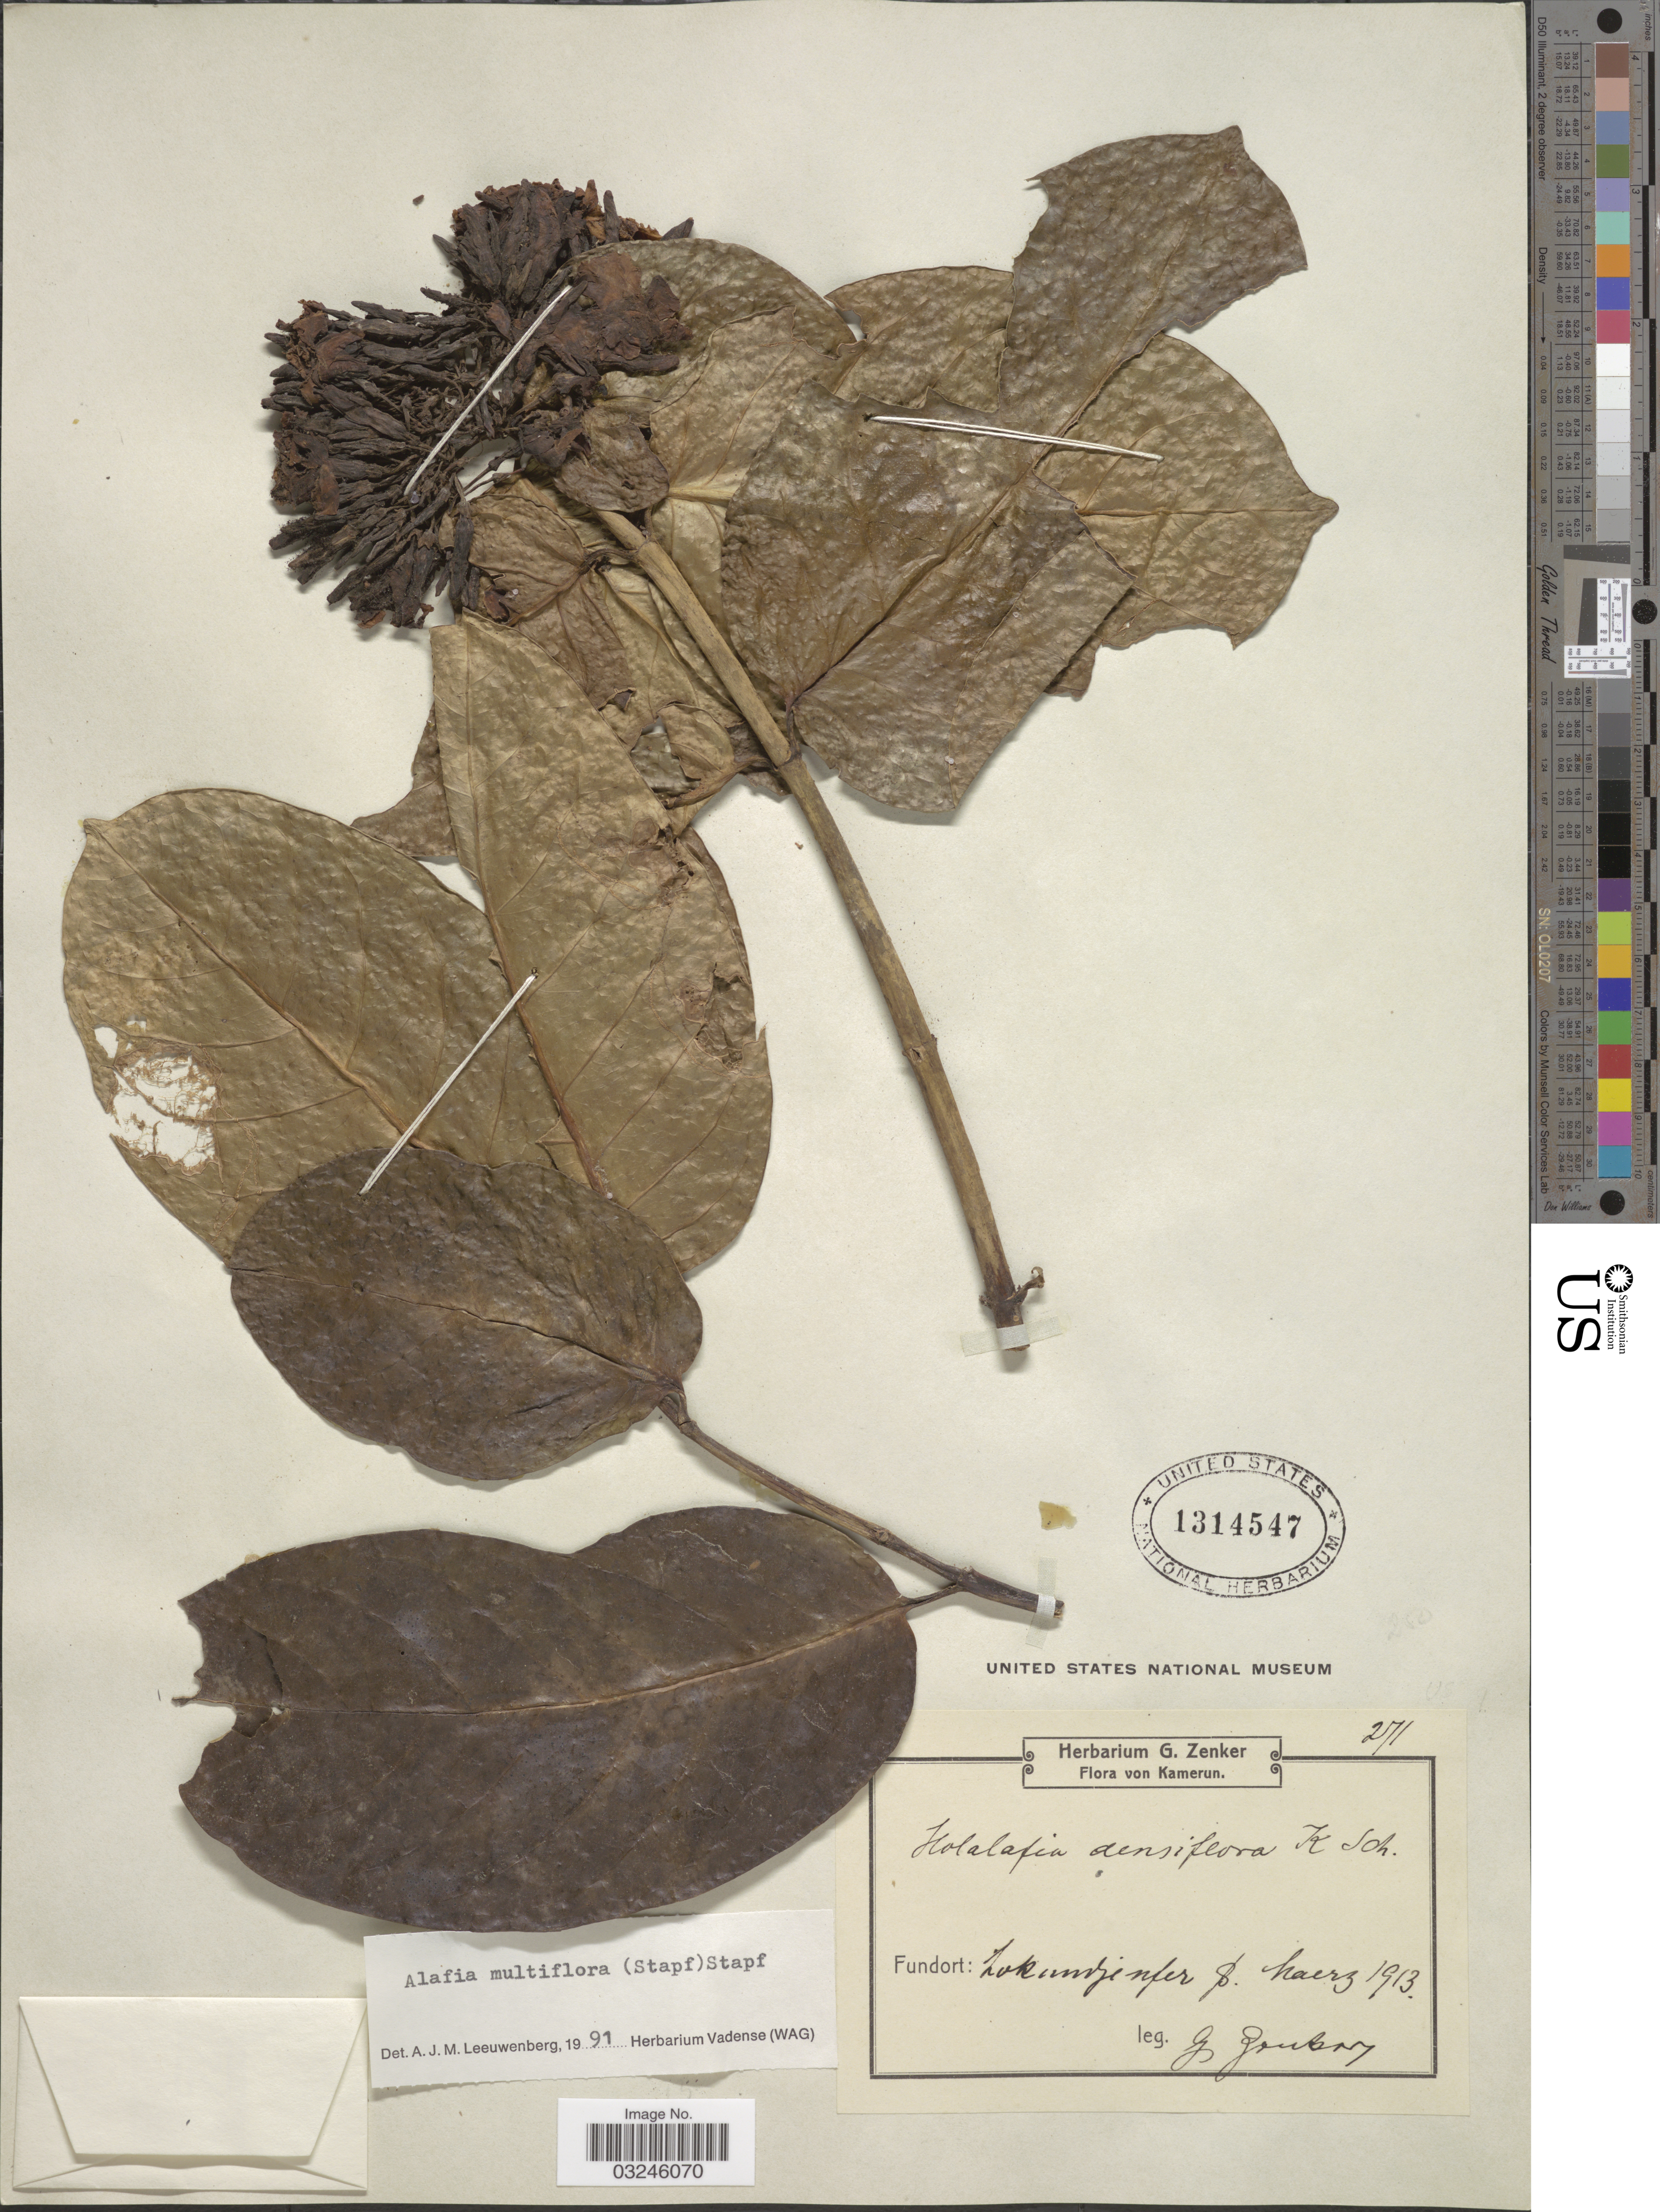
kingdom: Plantae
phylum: Tracheophyta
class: Magnoliopsida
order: Gentianales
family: Apocynaceae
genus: Alafia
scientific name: Alafia multiflora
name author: (Stapf) Stapf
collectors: G. A. Zenker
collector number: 271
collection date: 1913-03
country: Cameroon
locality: Lokundje ufer.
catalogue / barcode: US 1314547